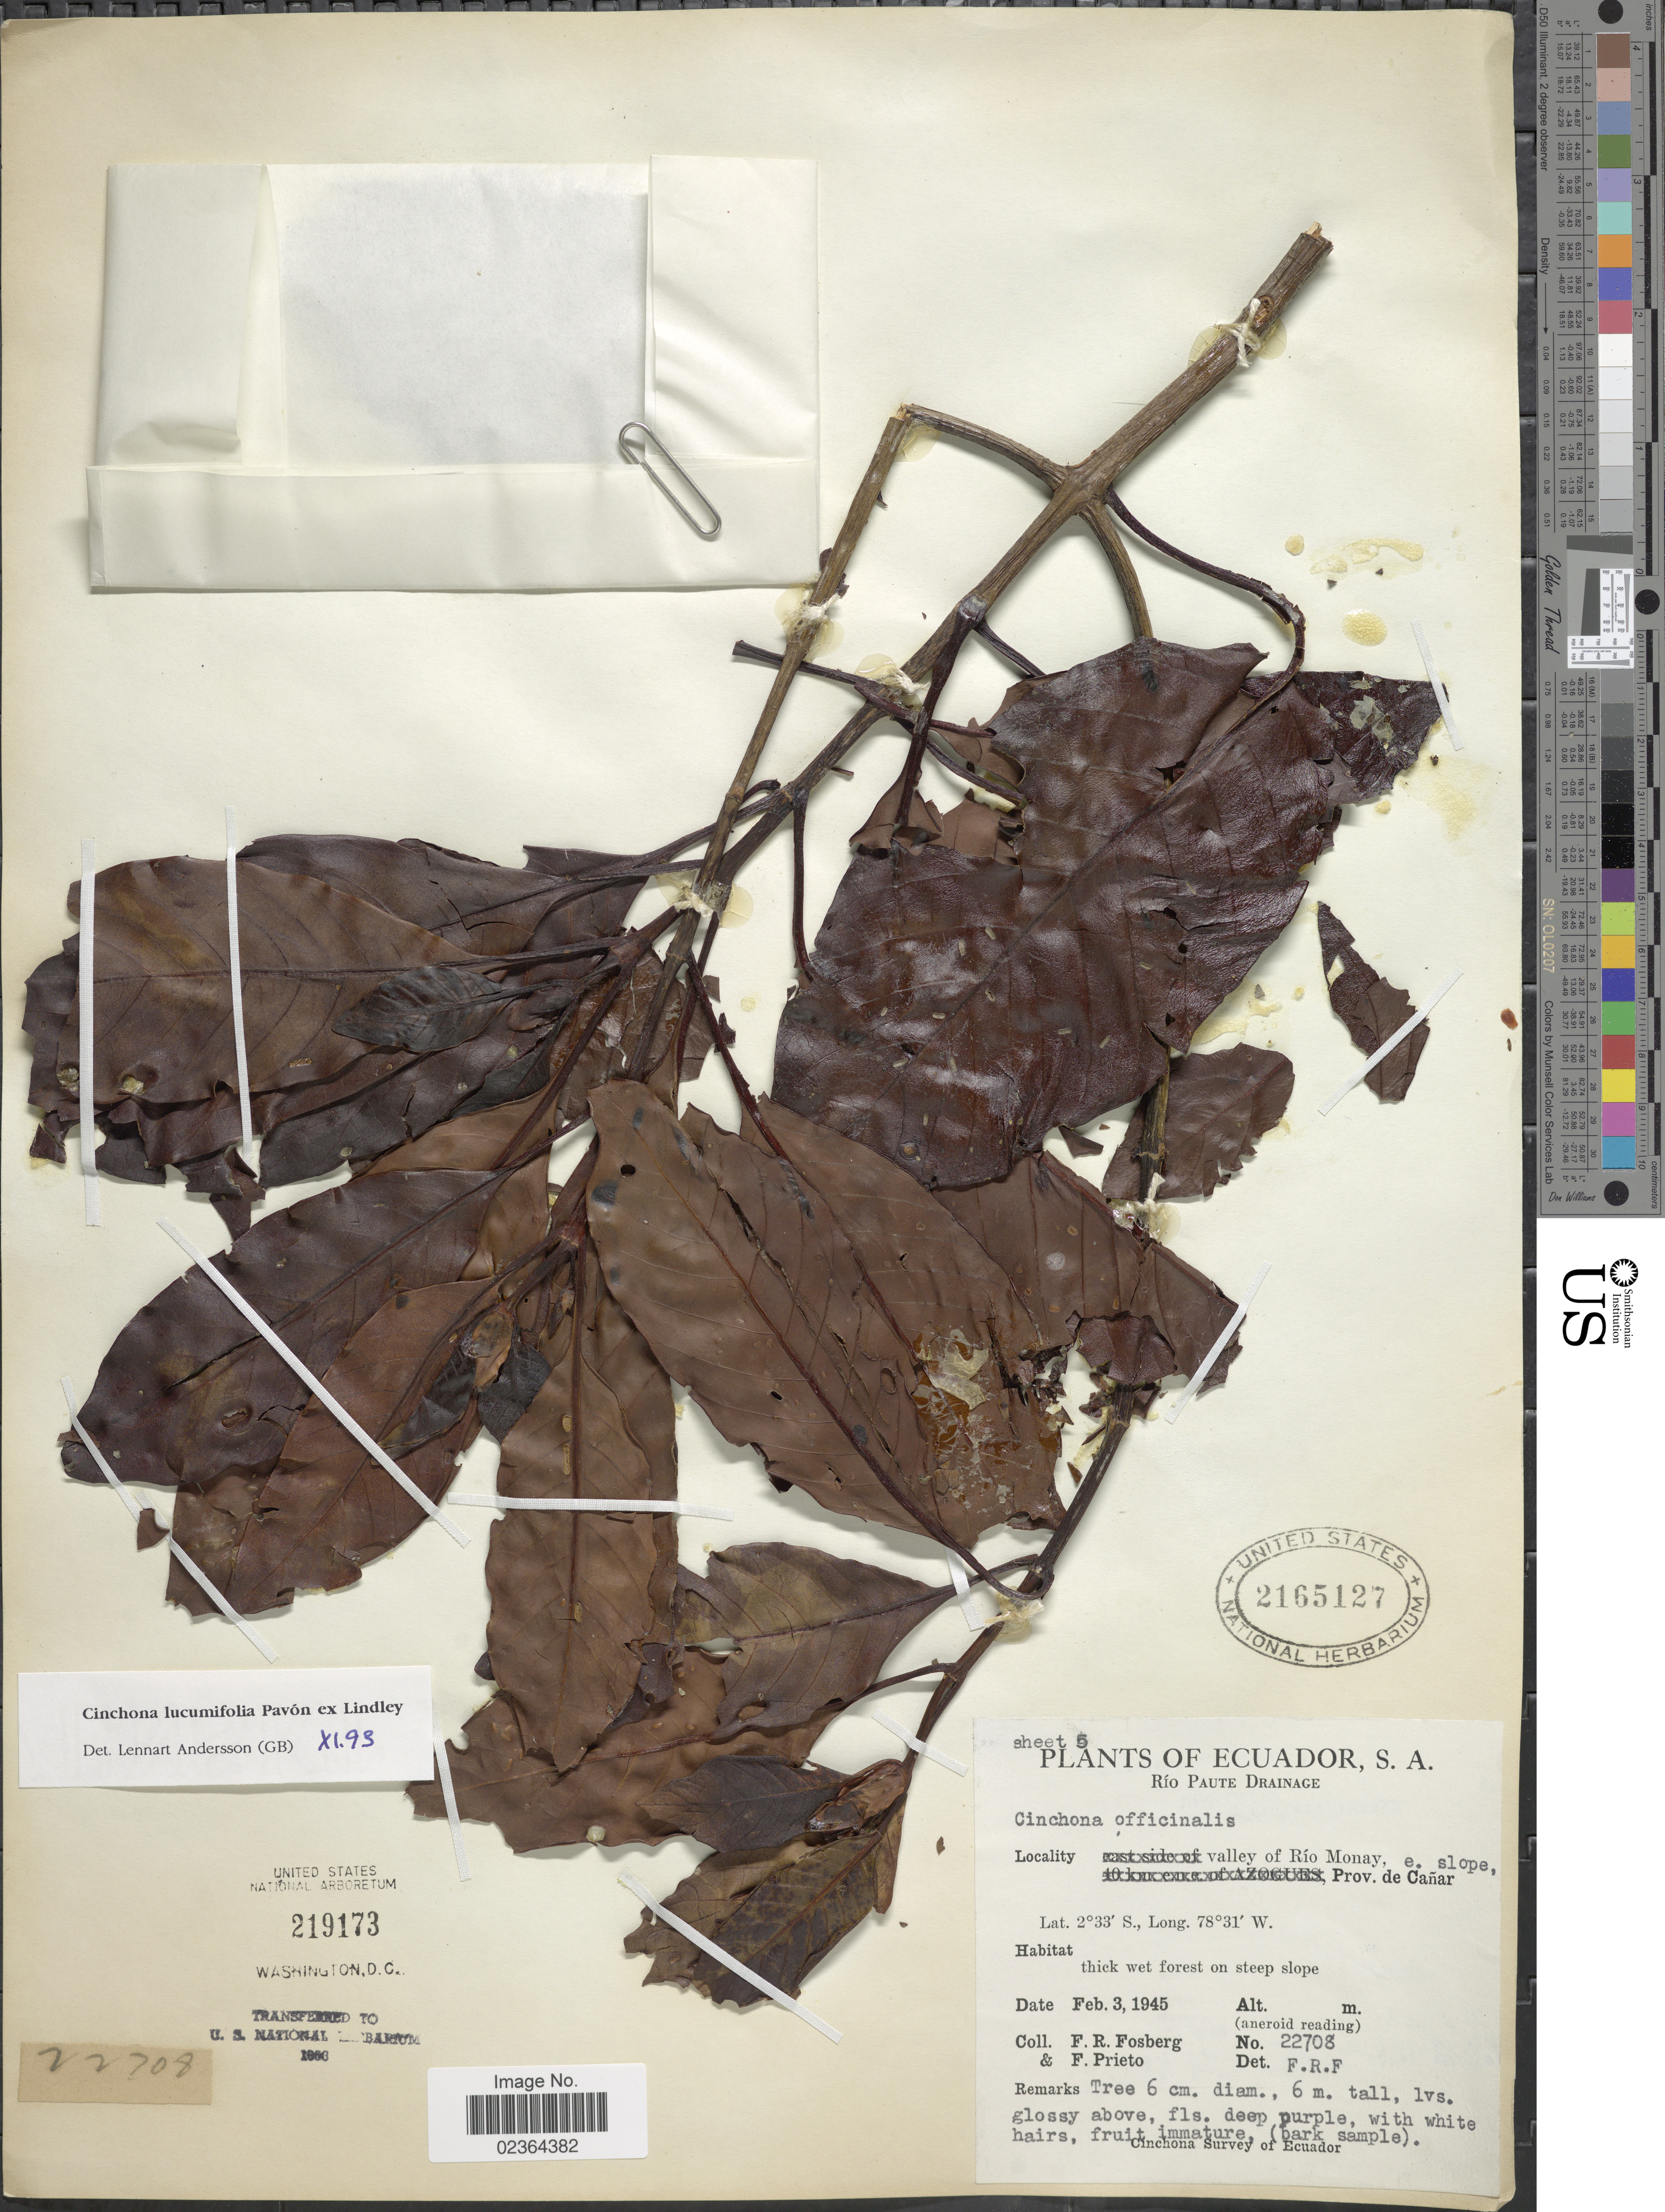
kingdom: Plantae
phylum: Tracheophyta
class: Magnoliopsida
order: Gentianales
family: Rubiaceae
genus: Cinchona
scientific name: Cinchona lucumifolia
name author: Pav. ex Lindl.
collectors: F. R. Fosberg & F. Prieto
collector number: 22708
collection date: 1945-02-03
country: Ecuador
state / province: Cañar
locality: Rio Paute Drainage, valley of Rio Monay, e. slope, Prov. de Canar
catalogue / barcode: US 2165127